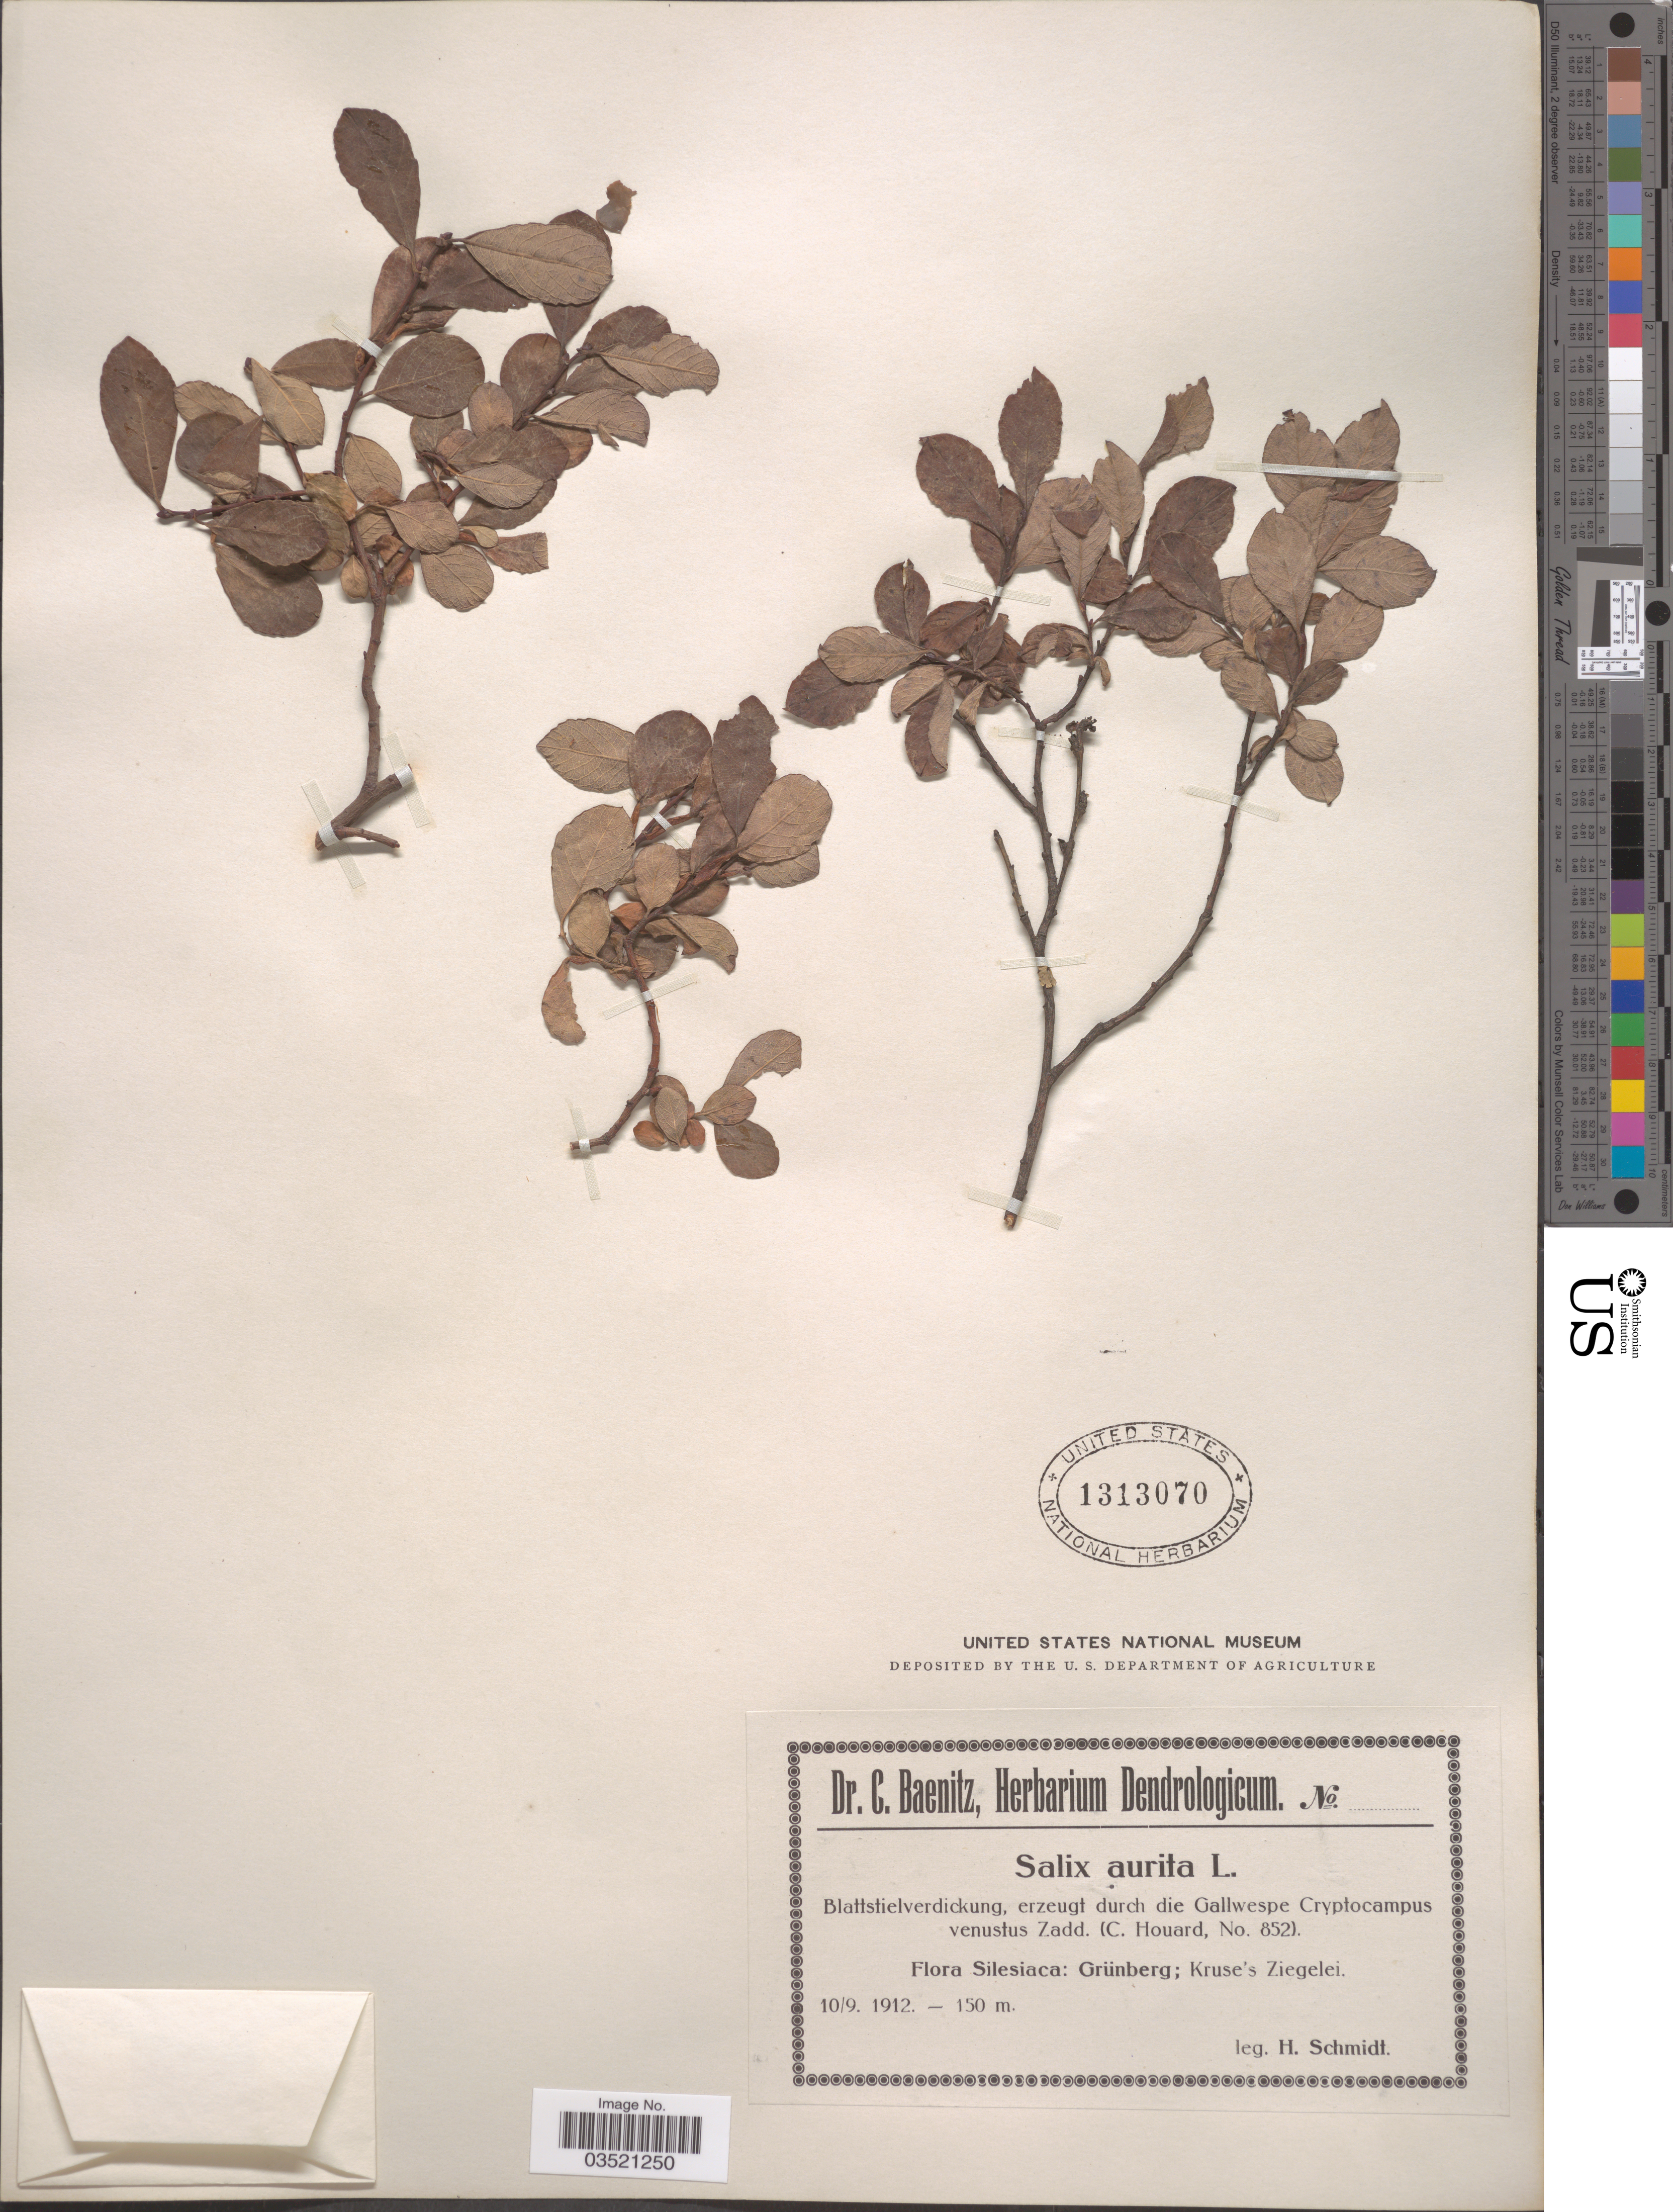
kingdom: Plantae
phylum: Tracheophyta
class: Magnoliopsida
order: Malpighiales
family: Salicaceae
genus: Salix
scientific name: Salix aurita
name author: L.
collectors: H. Schmidt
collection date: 1912-09-10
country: Poland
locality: Silesiaca: Grünberg; Kruse's Ziegelei.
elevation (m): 150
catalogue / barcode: US 1313070